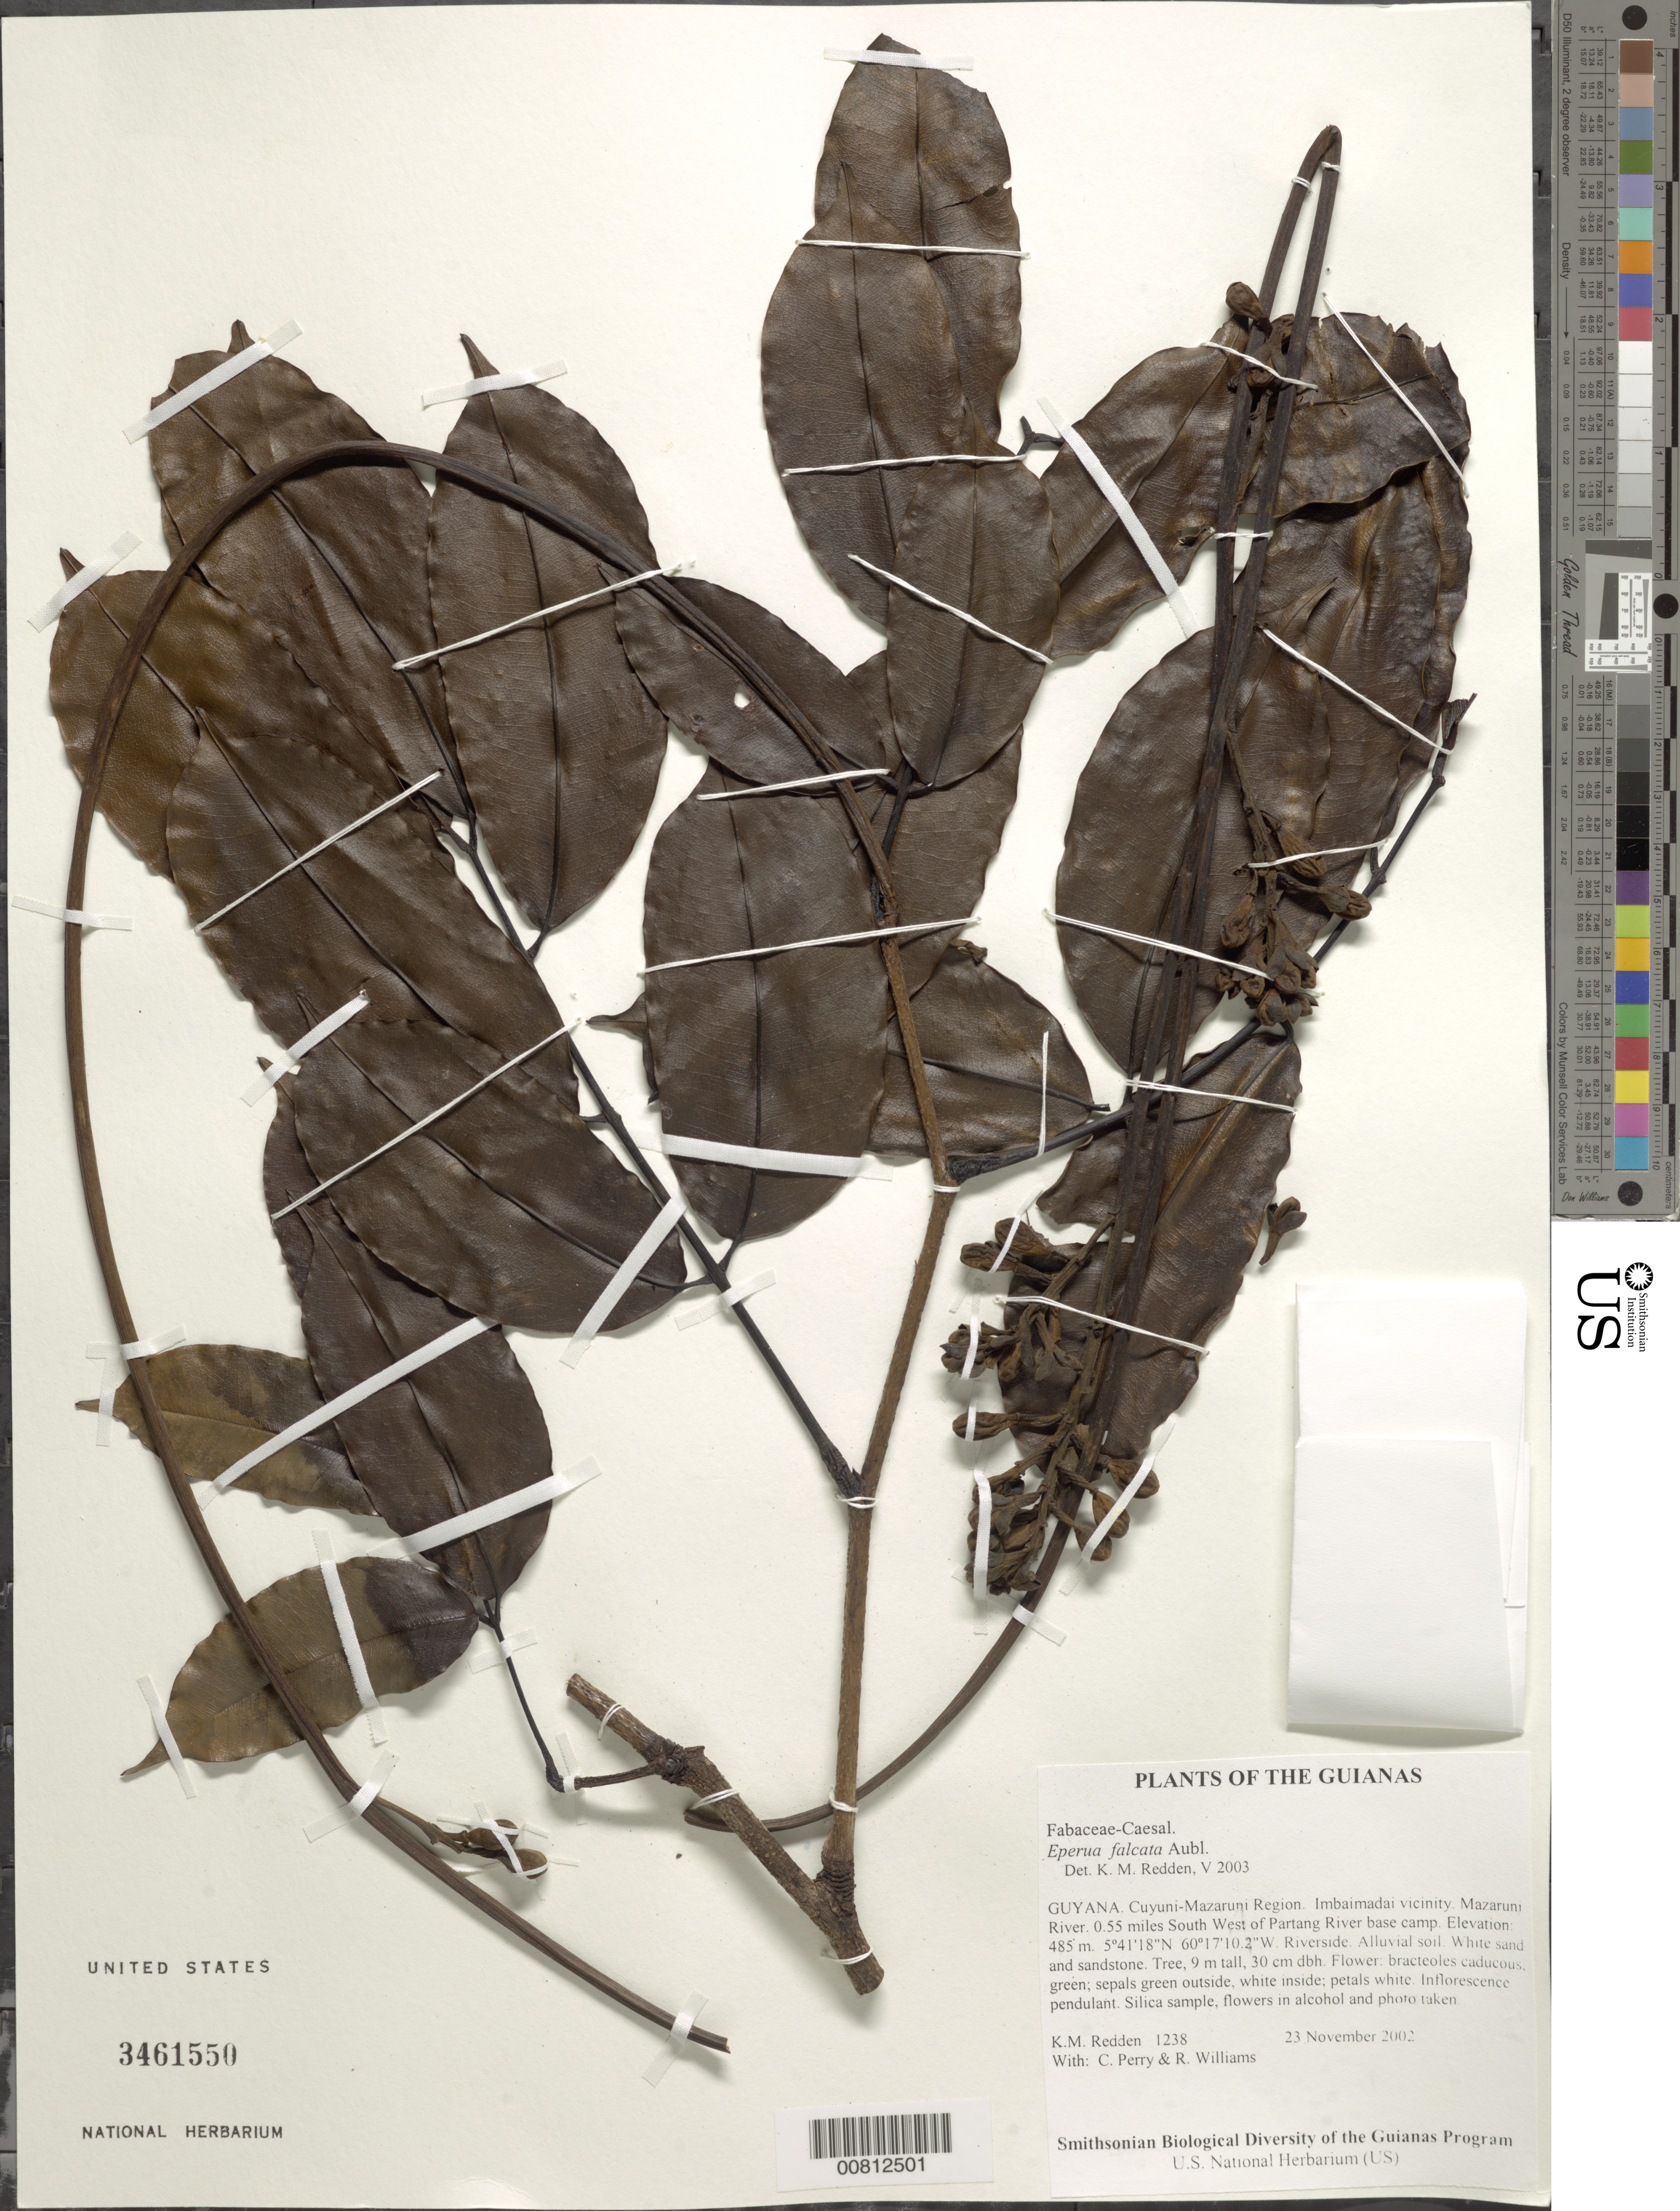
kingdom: Plantae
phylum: Tracheophyta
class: Magnoliopsida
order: Fabales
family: Fabaceae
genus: Eperua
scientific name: Eperua falcata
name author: Aubl.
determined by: Redden, K. M.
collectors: K. M. Redden, C. Perry & R. Williams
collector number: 1238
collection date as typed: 23 November 2002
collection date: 2002-11-23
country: Guyana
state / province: Cuyuni-Mazaruni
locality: Imbaimadai vicinity. Mazaruni River. 0.55 miles South West of Partang River base camp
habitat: Riverside. Alluvial soil. White sand and sandstone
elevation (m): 485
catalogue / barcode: US 3461550